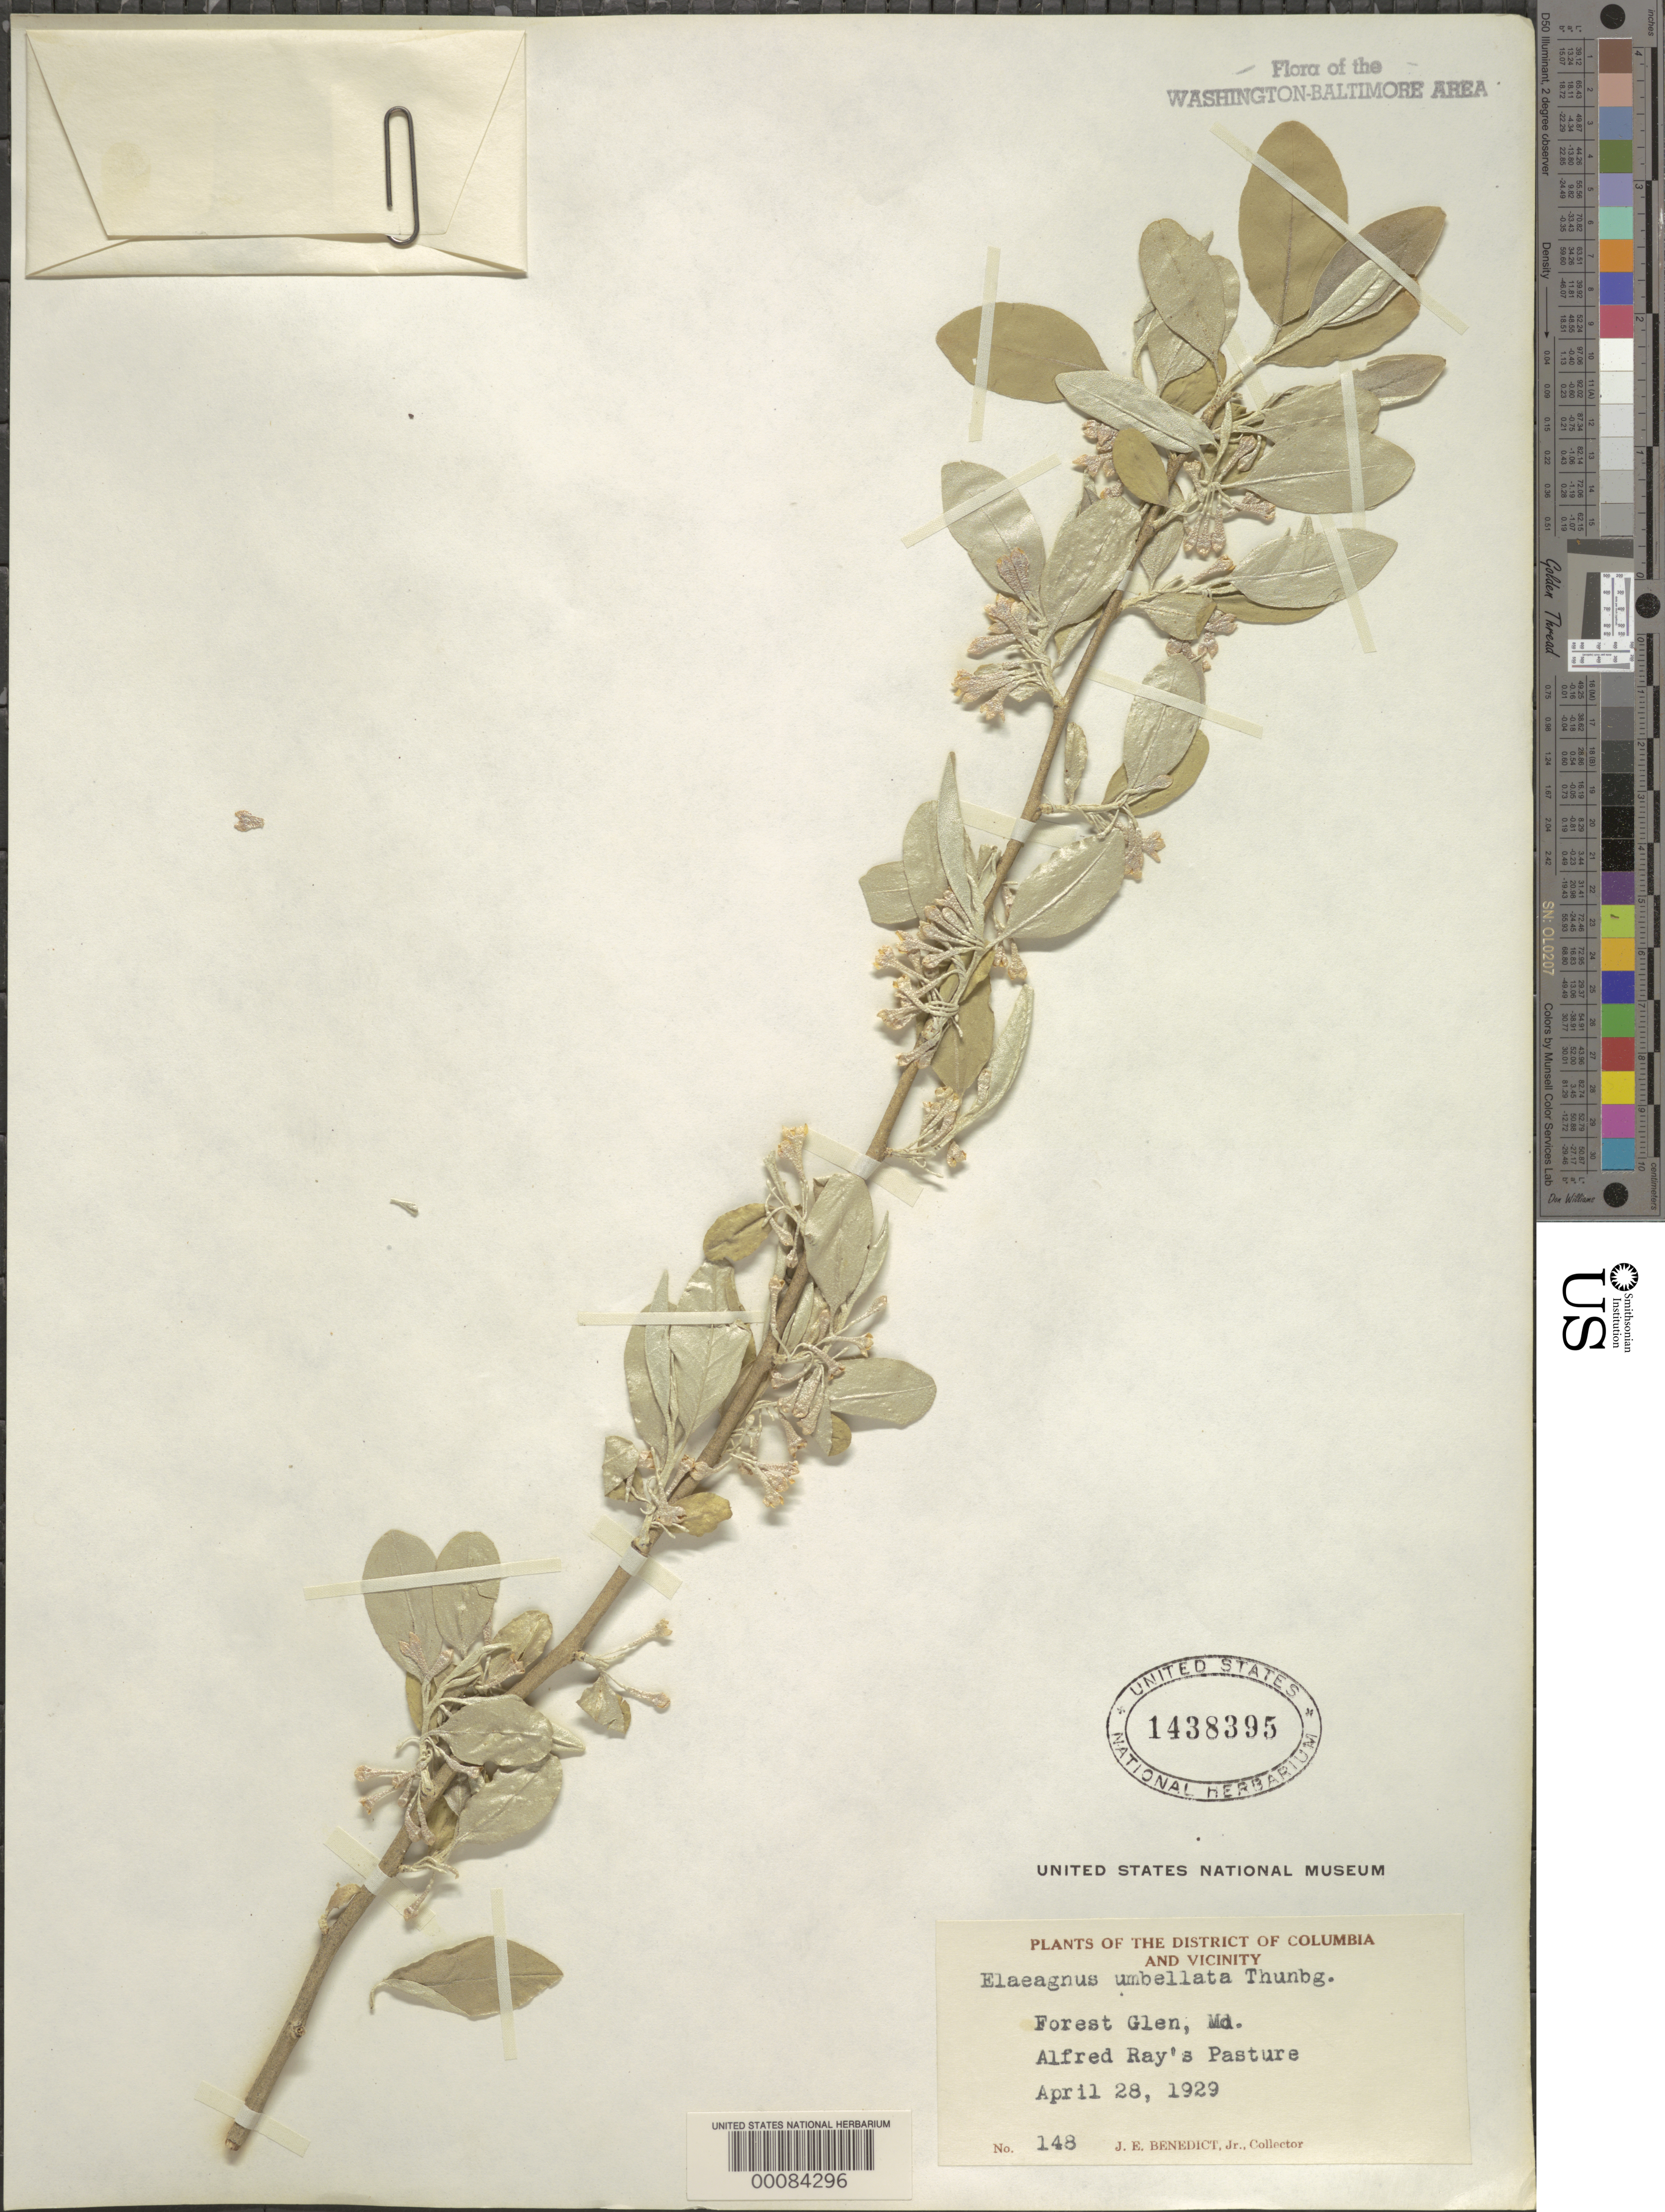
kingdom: Plantae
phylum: Tracheophyta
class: Magnoliopsida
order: Rosales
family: Elaeagnaceae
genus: Elaeagnus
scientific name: Elaeagnus umbellata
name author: Thunb.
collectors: J. E. Benedict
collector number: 148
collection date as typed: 28 Apr 1929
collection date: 1929-04-28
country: United States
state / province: Maryland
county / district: Montgomery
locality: Forest Glen, Alfred Ray's Pasture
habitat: Pasture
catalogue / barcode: US 1438395